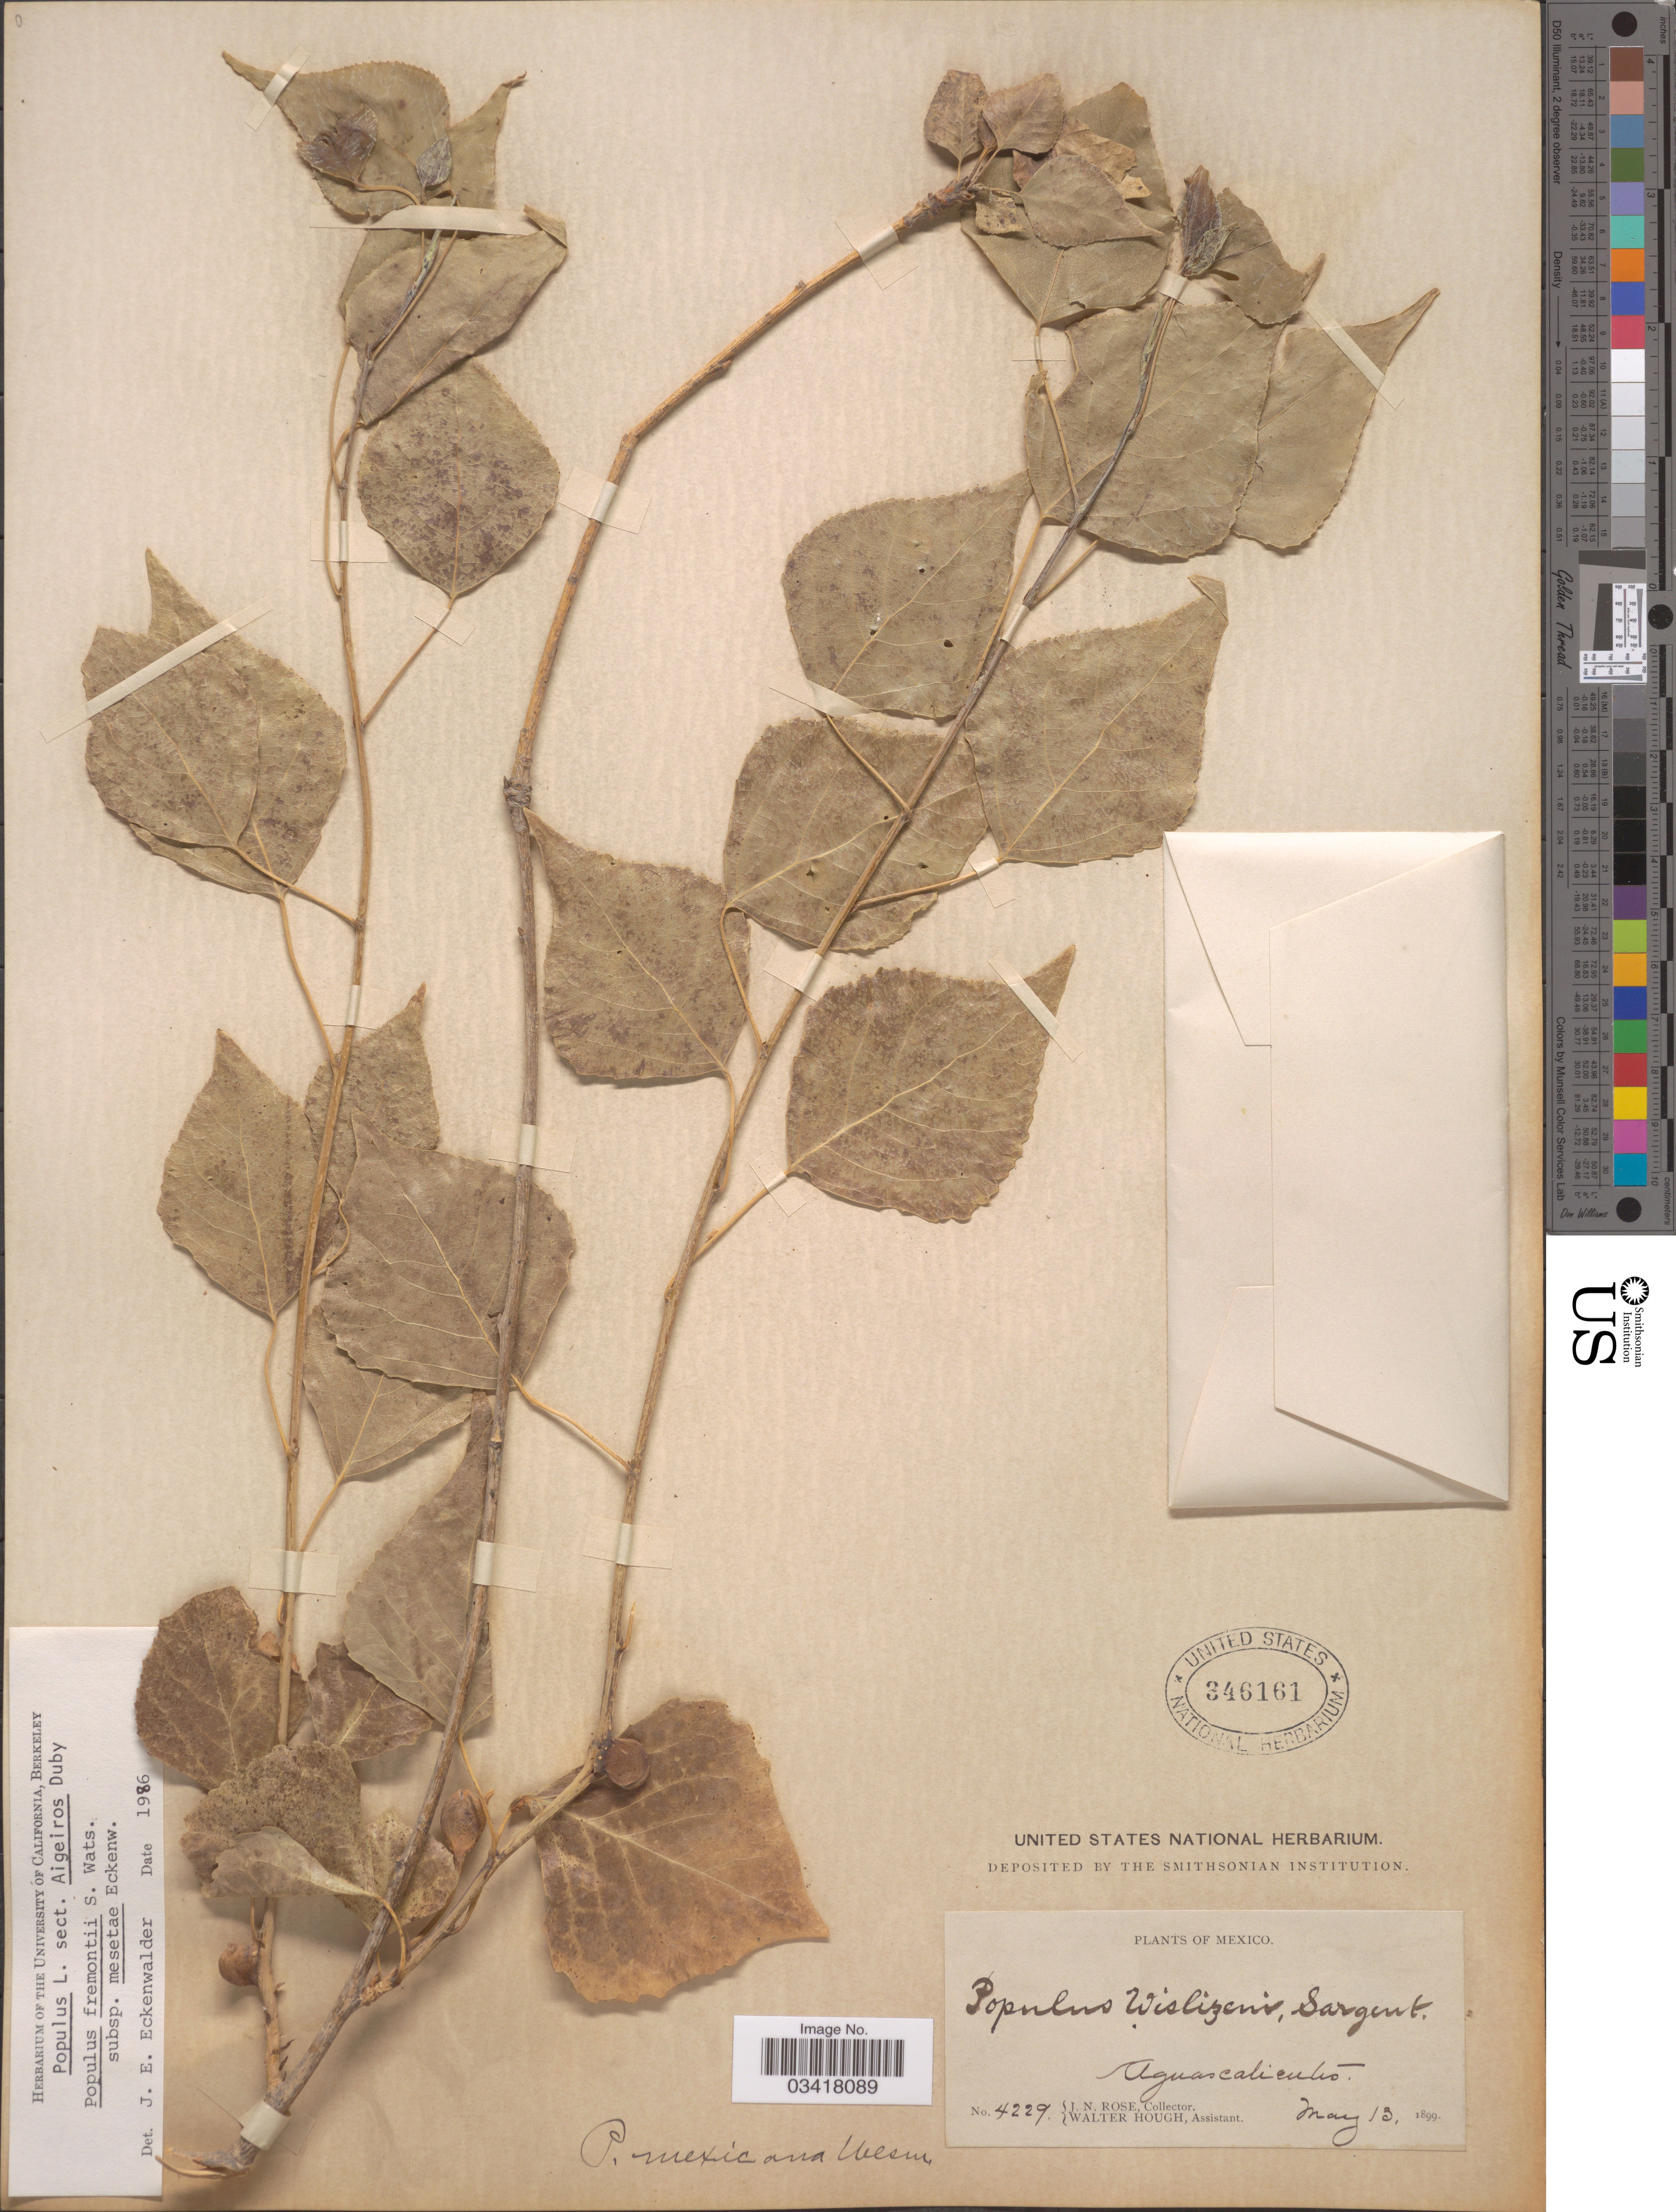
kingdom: Plantae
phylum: Tracheophyta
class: Magnoliopsida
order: Malpighiales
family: Salicaceae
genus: Populus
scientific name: Populus fremontii subsp. mesetae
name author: Eckenw.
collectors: J. N. Rose & W. Hough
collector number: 4229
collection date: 1899-05-13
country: Mexico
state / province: Aguascalientes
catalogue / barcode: US 346161